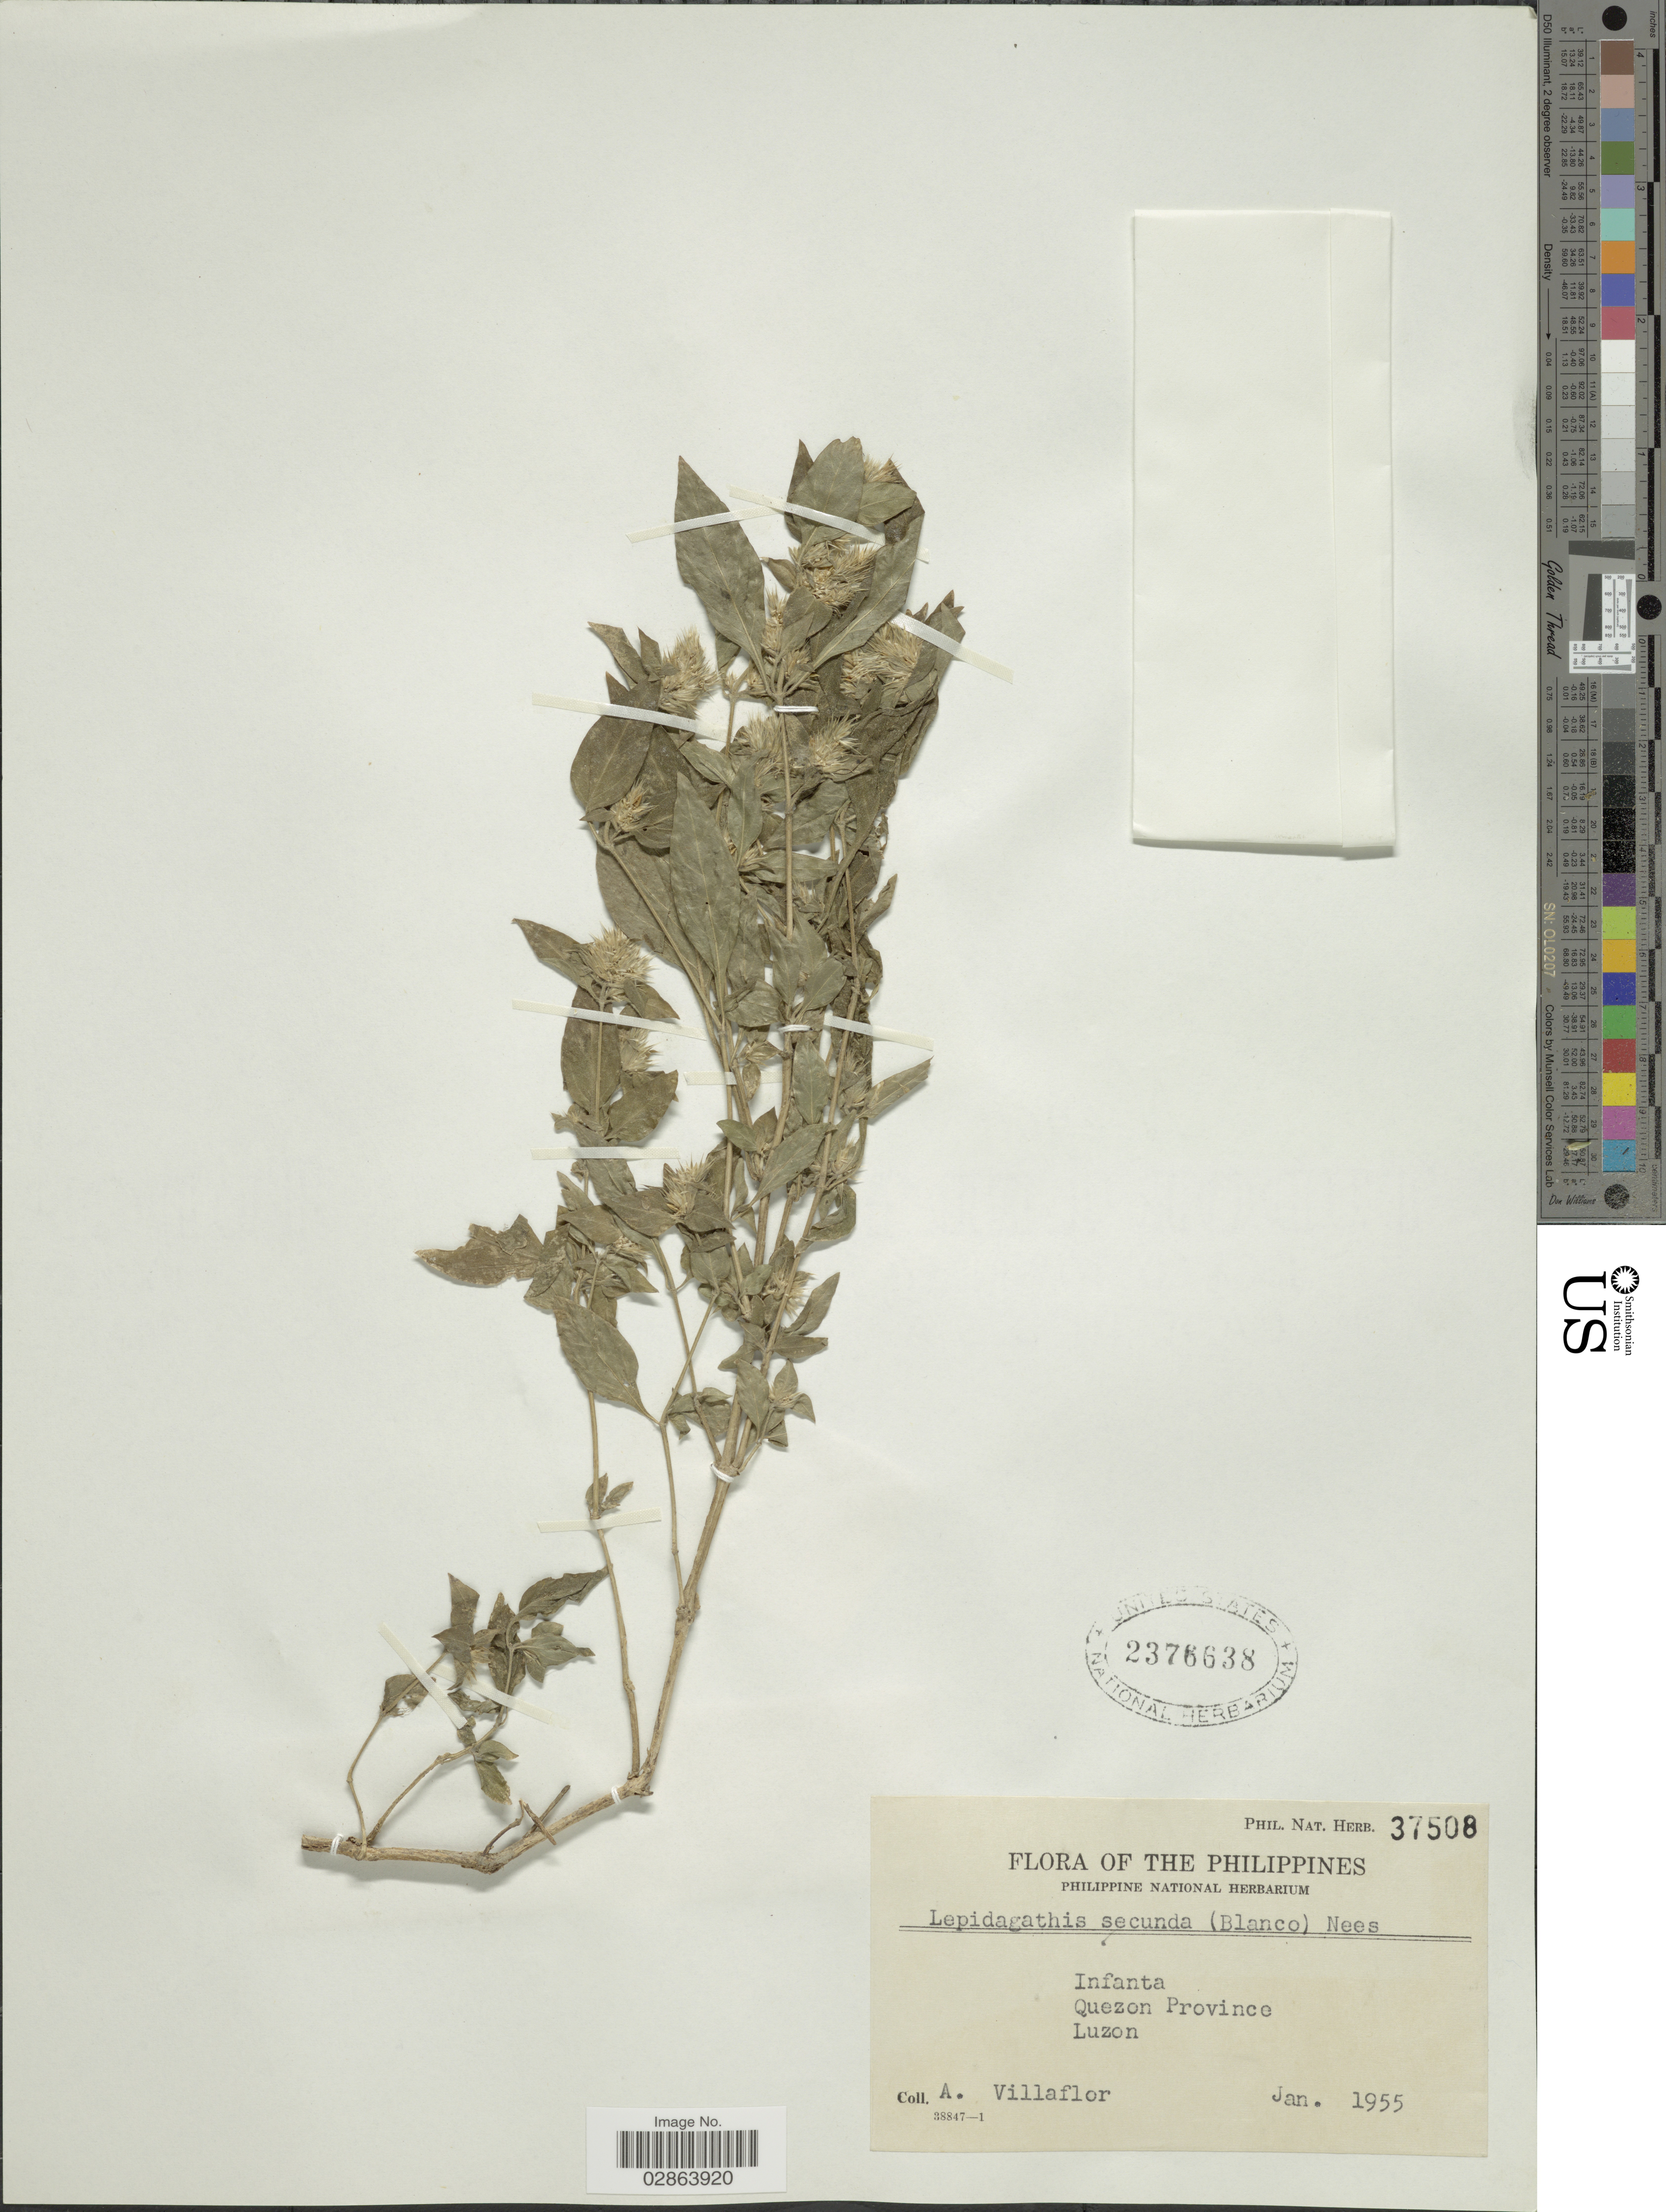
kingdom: Plantae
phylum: Tracheophyta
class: Magnoliopsida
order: Lamiales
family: Acanthaceae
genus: Lepidagathis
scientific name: Lepidagathis secunda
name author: (Blanco) Nees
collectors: A. Villaflor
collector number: Phil. Nat. Herb. 37508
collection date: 1955-01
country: Philippines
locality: Infanta, Quezon Province, Luzon.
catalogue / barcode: US 2376638